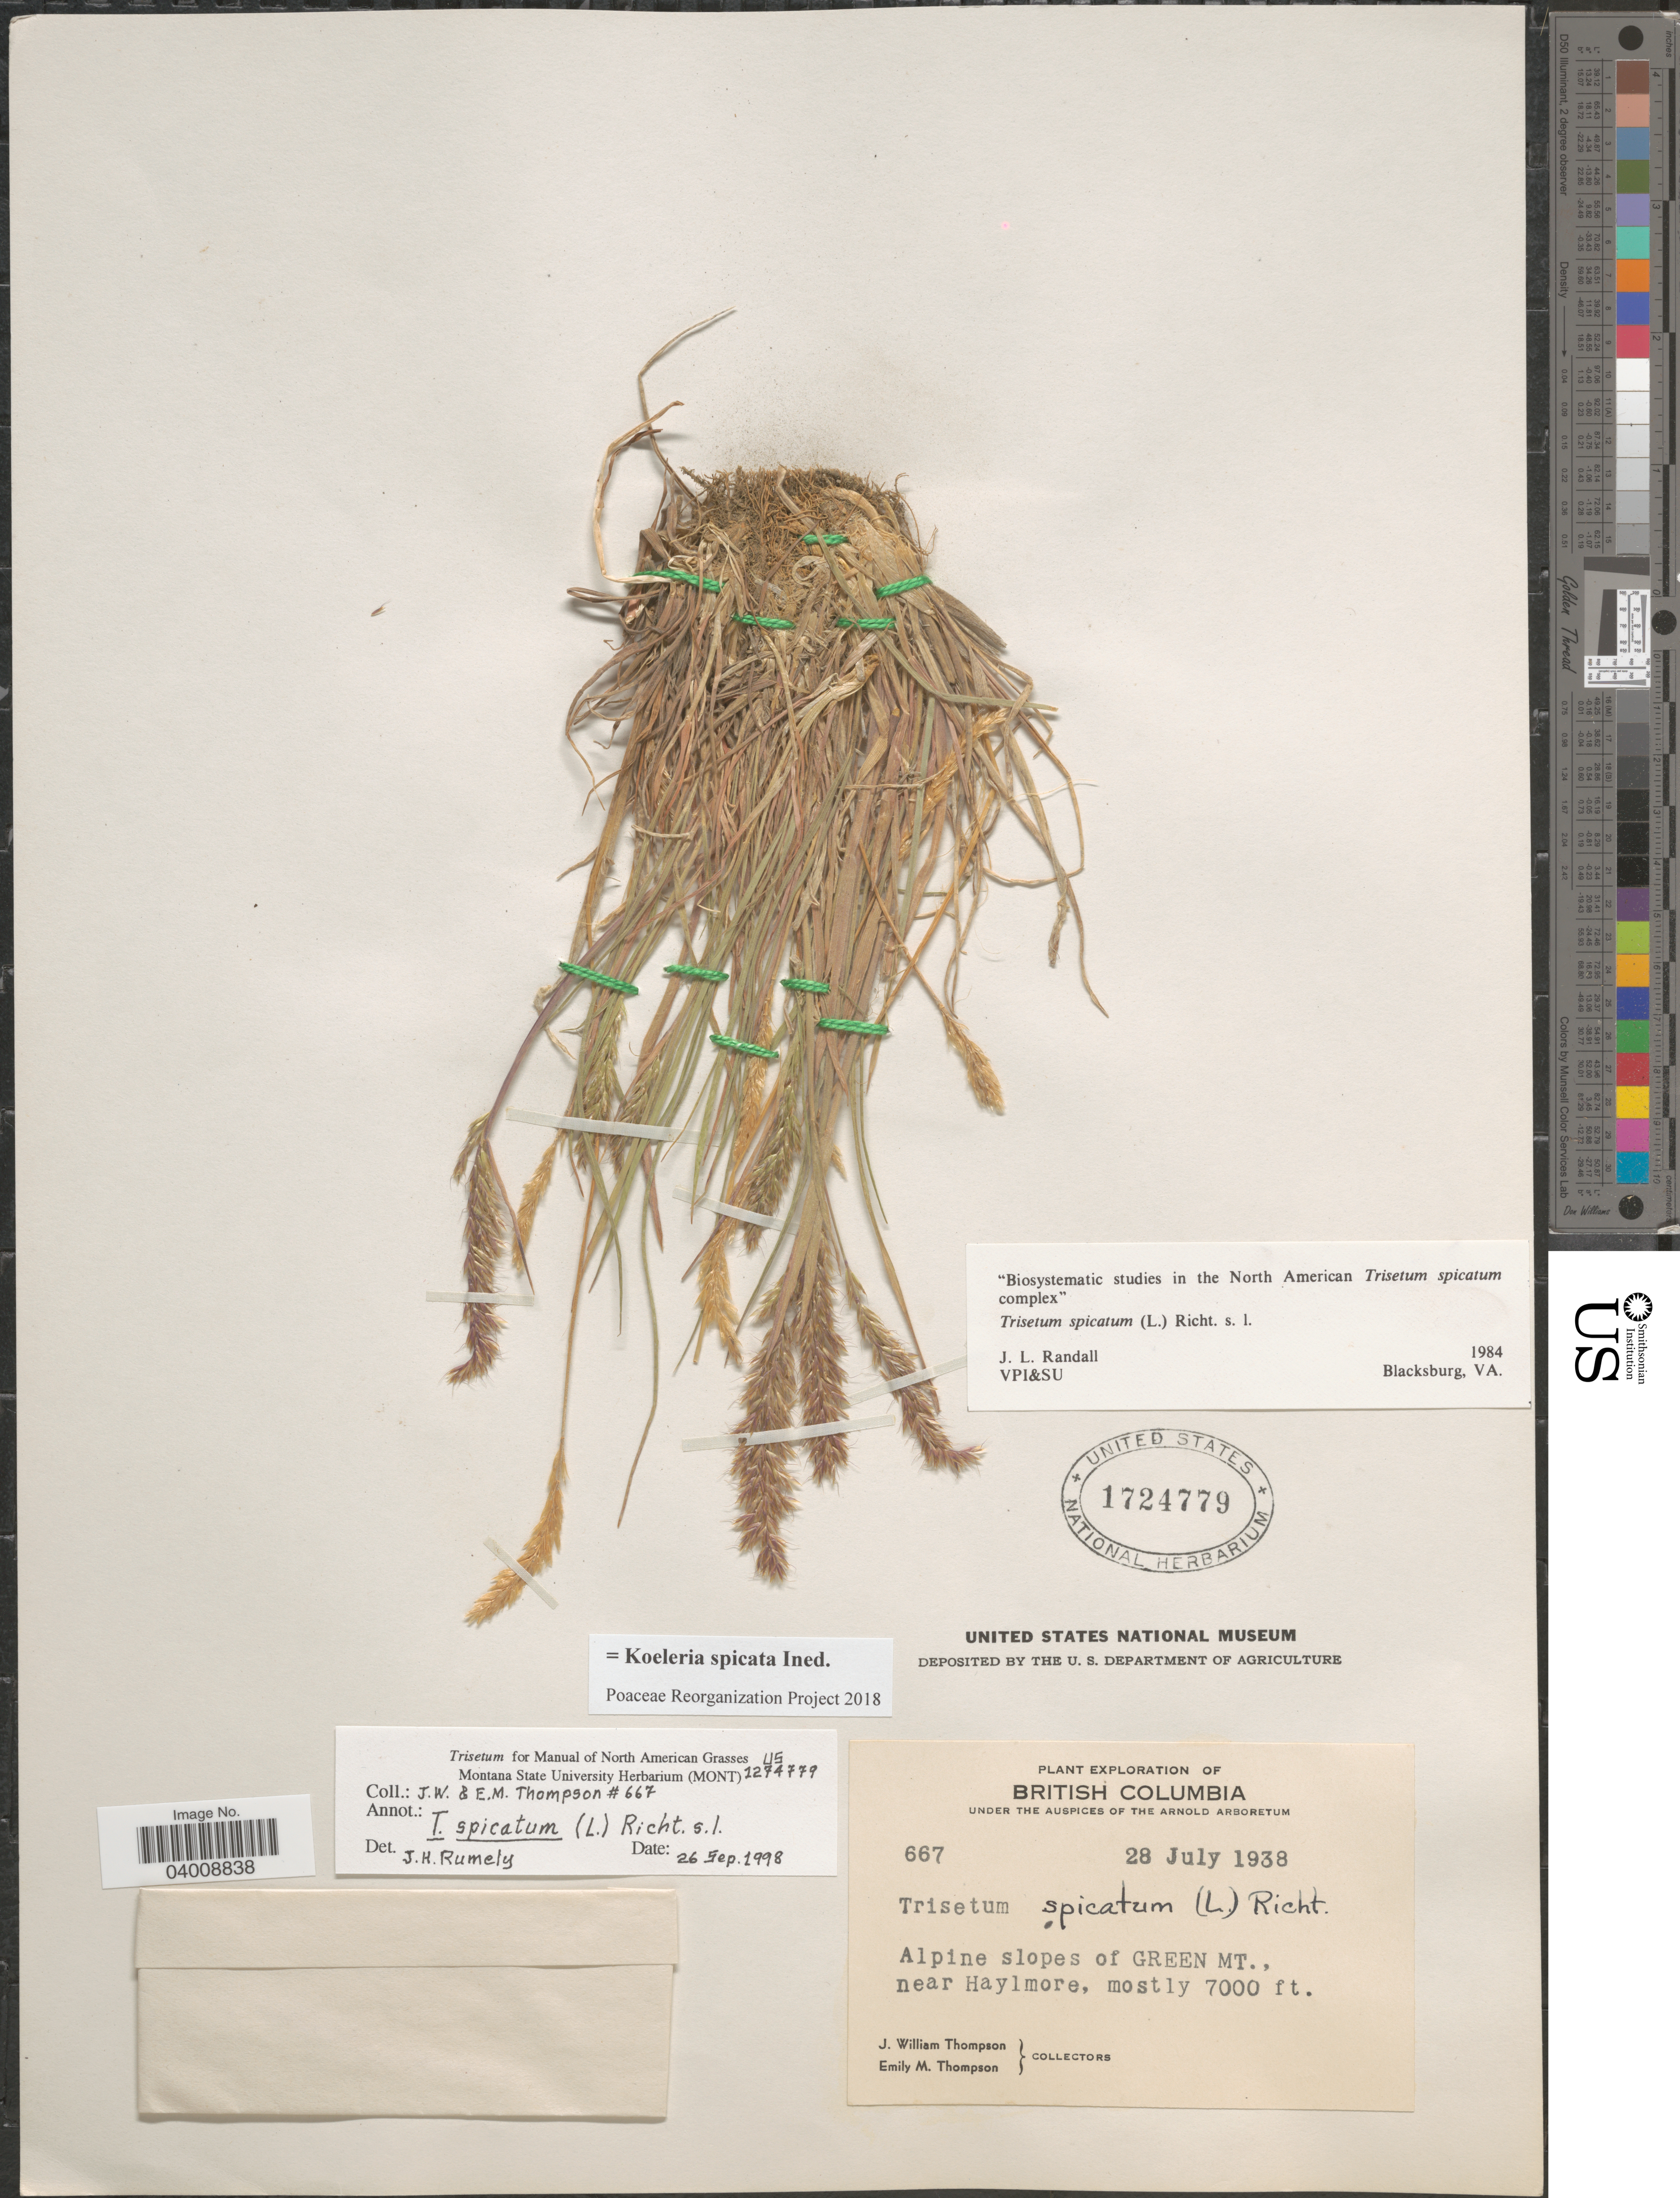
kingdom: Plantae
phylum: Tracheophyta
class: Liliopsida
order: Poales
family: Poaceae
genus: Koeleria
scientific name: Koeleria spicata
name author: (L.) Barberá et al.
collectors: J. W. Thompson & E. M. Thompson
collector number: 667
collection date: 1938-07-28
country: Canada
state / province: British Columbia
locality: Alpine slopes of Greeen Mt., near Haylmore.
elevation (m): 2134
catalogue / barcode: US 1724779